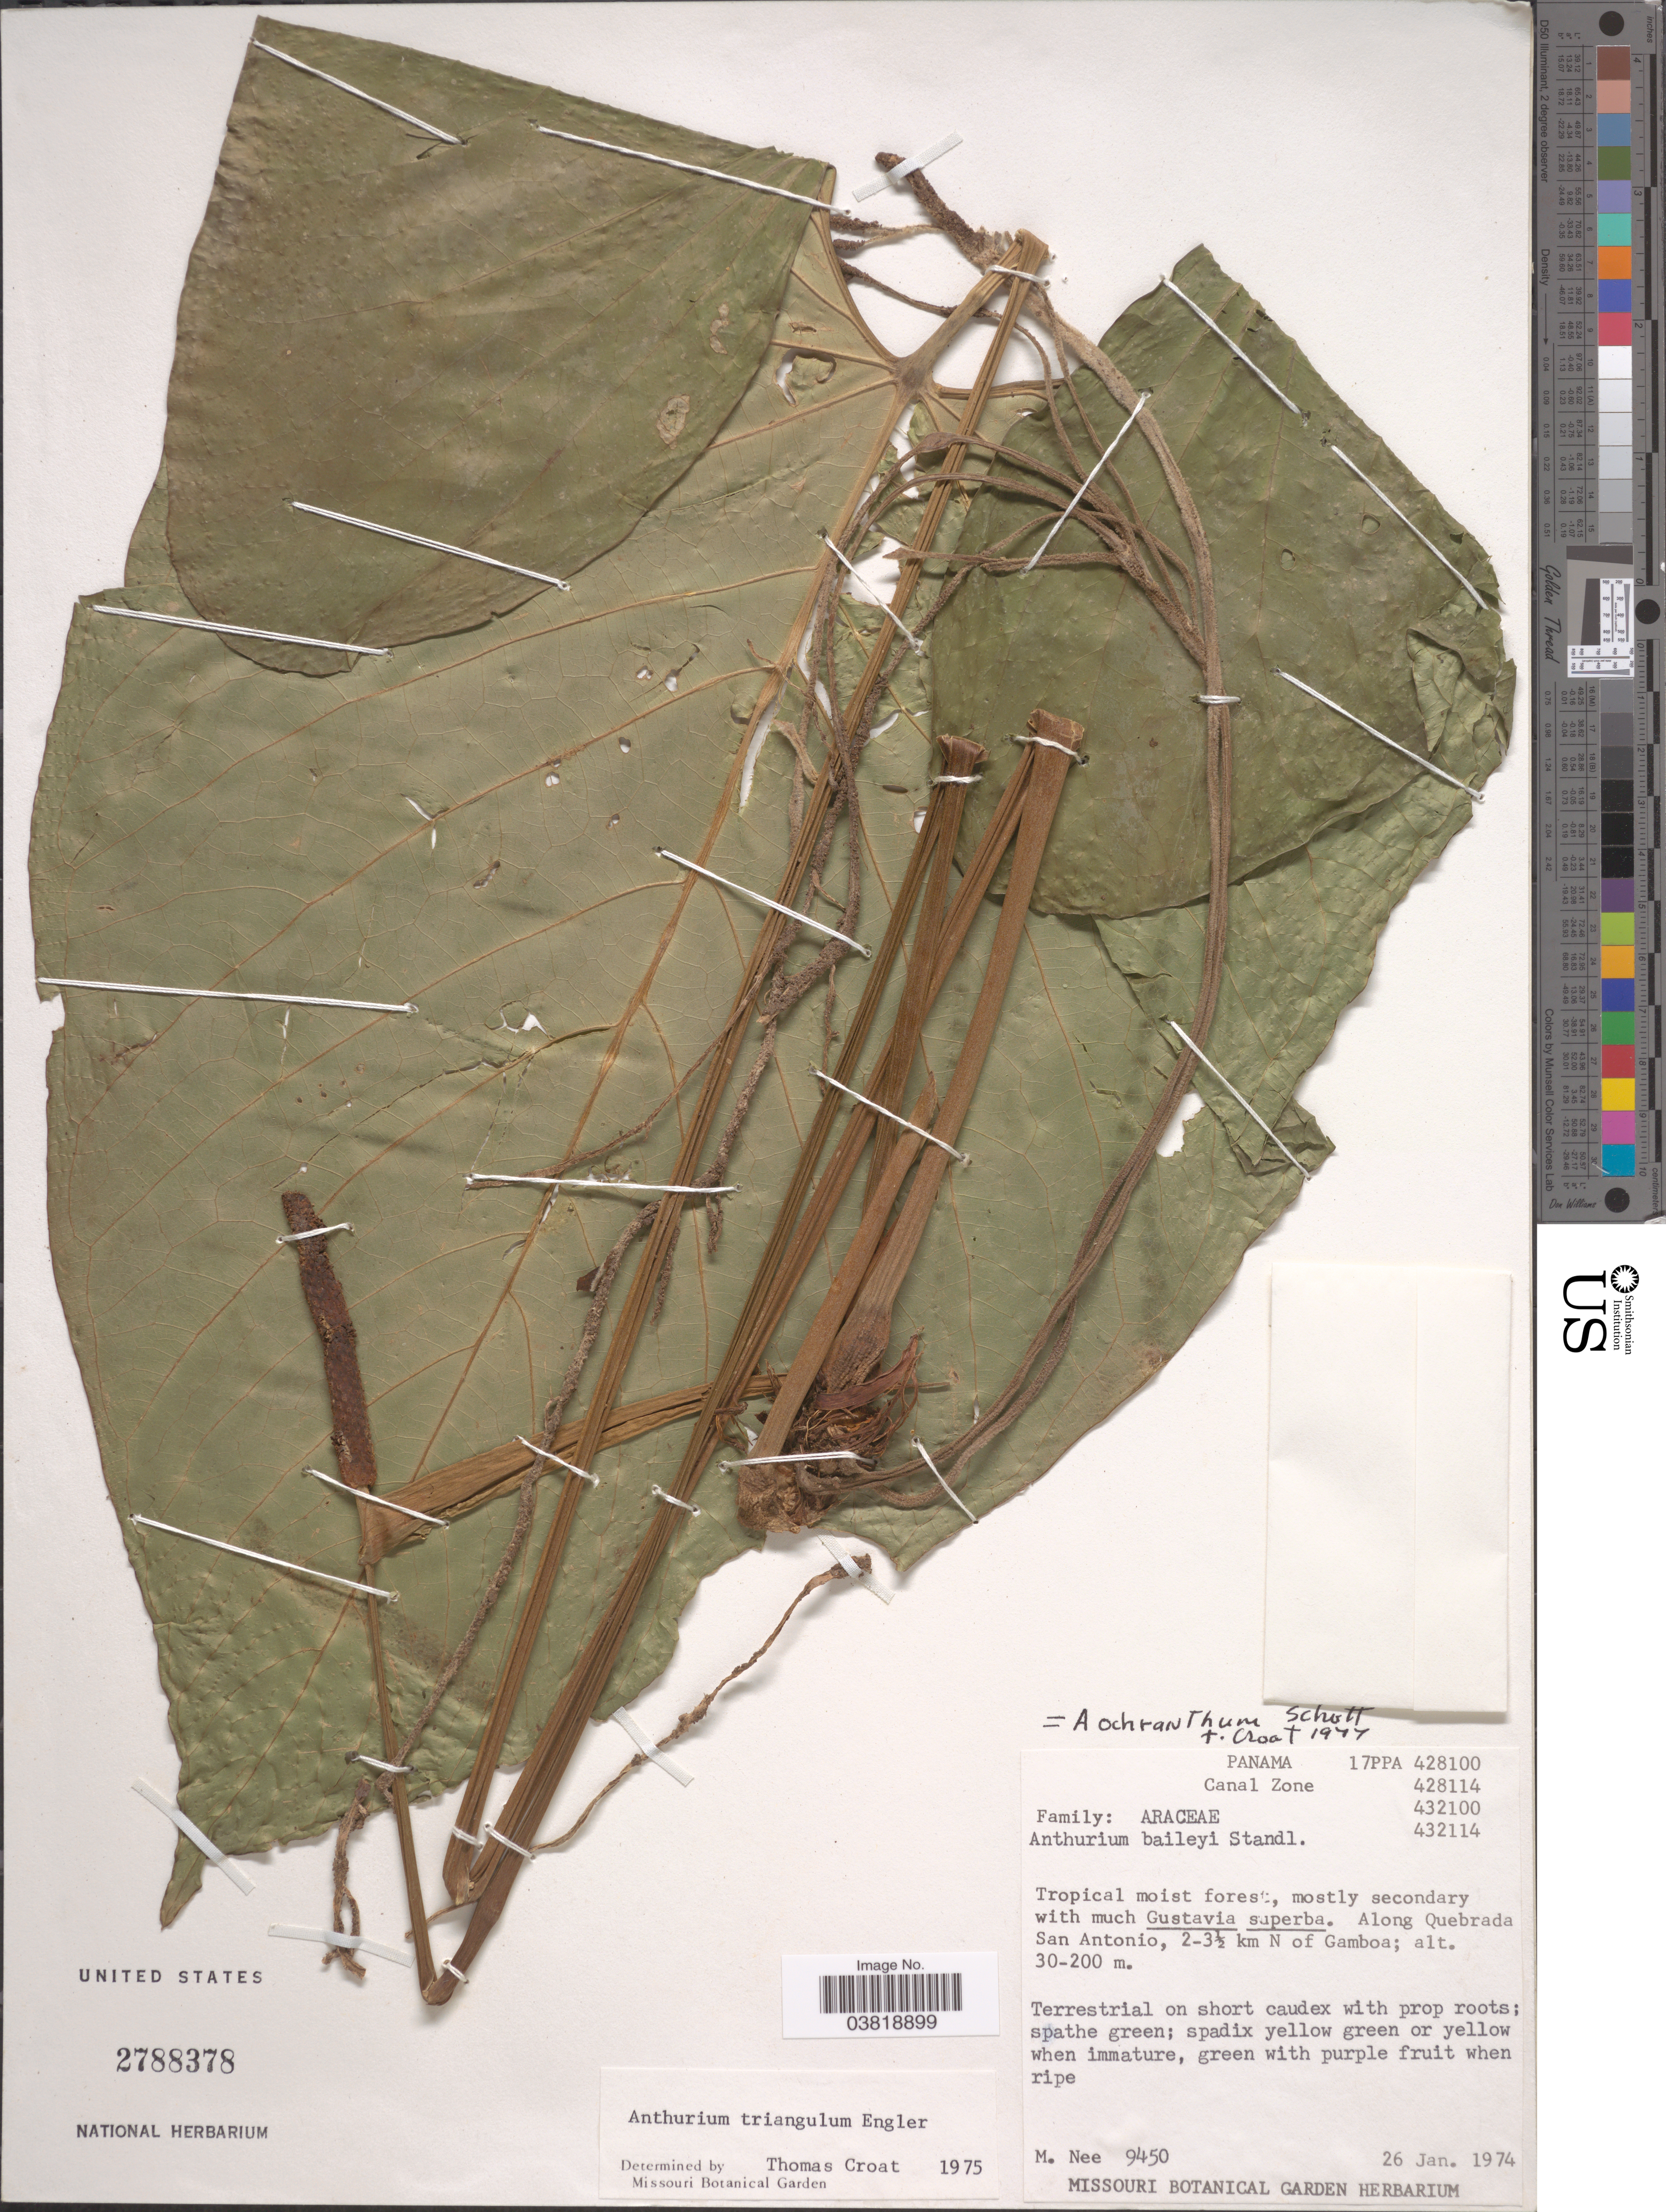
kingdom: Plantae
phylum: Tracheophyta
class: Liliopsida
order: Alismatales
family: Araceae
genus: Anthurium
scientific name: Anthurium ochranthum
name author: K. Koch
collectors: M. Nee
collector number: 9450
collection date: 1974-01-26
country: Panama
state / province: Colón / Panamá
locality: Canal Zone. Along Quebrada San Antonio, 2-3½ km N of Gamboa.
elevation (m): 30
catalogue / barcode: US 2788378